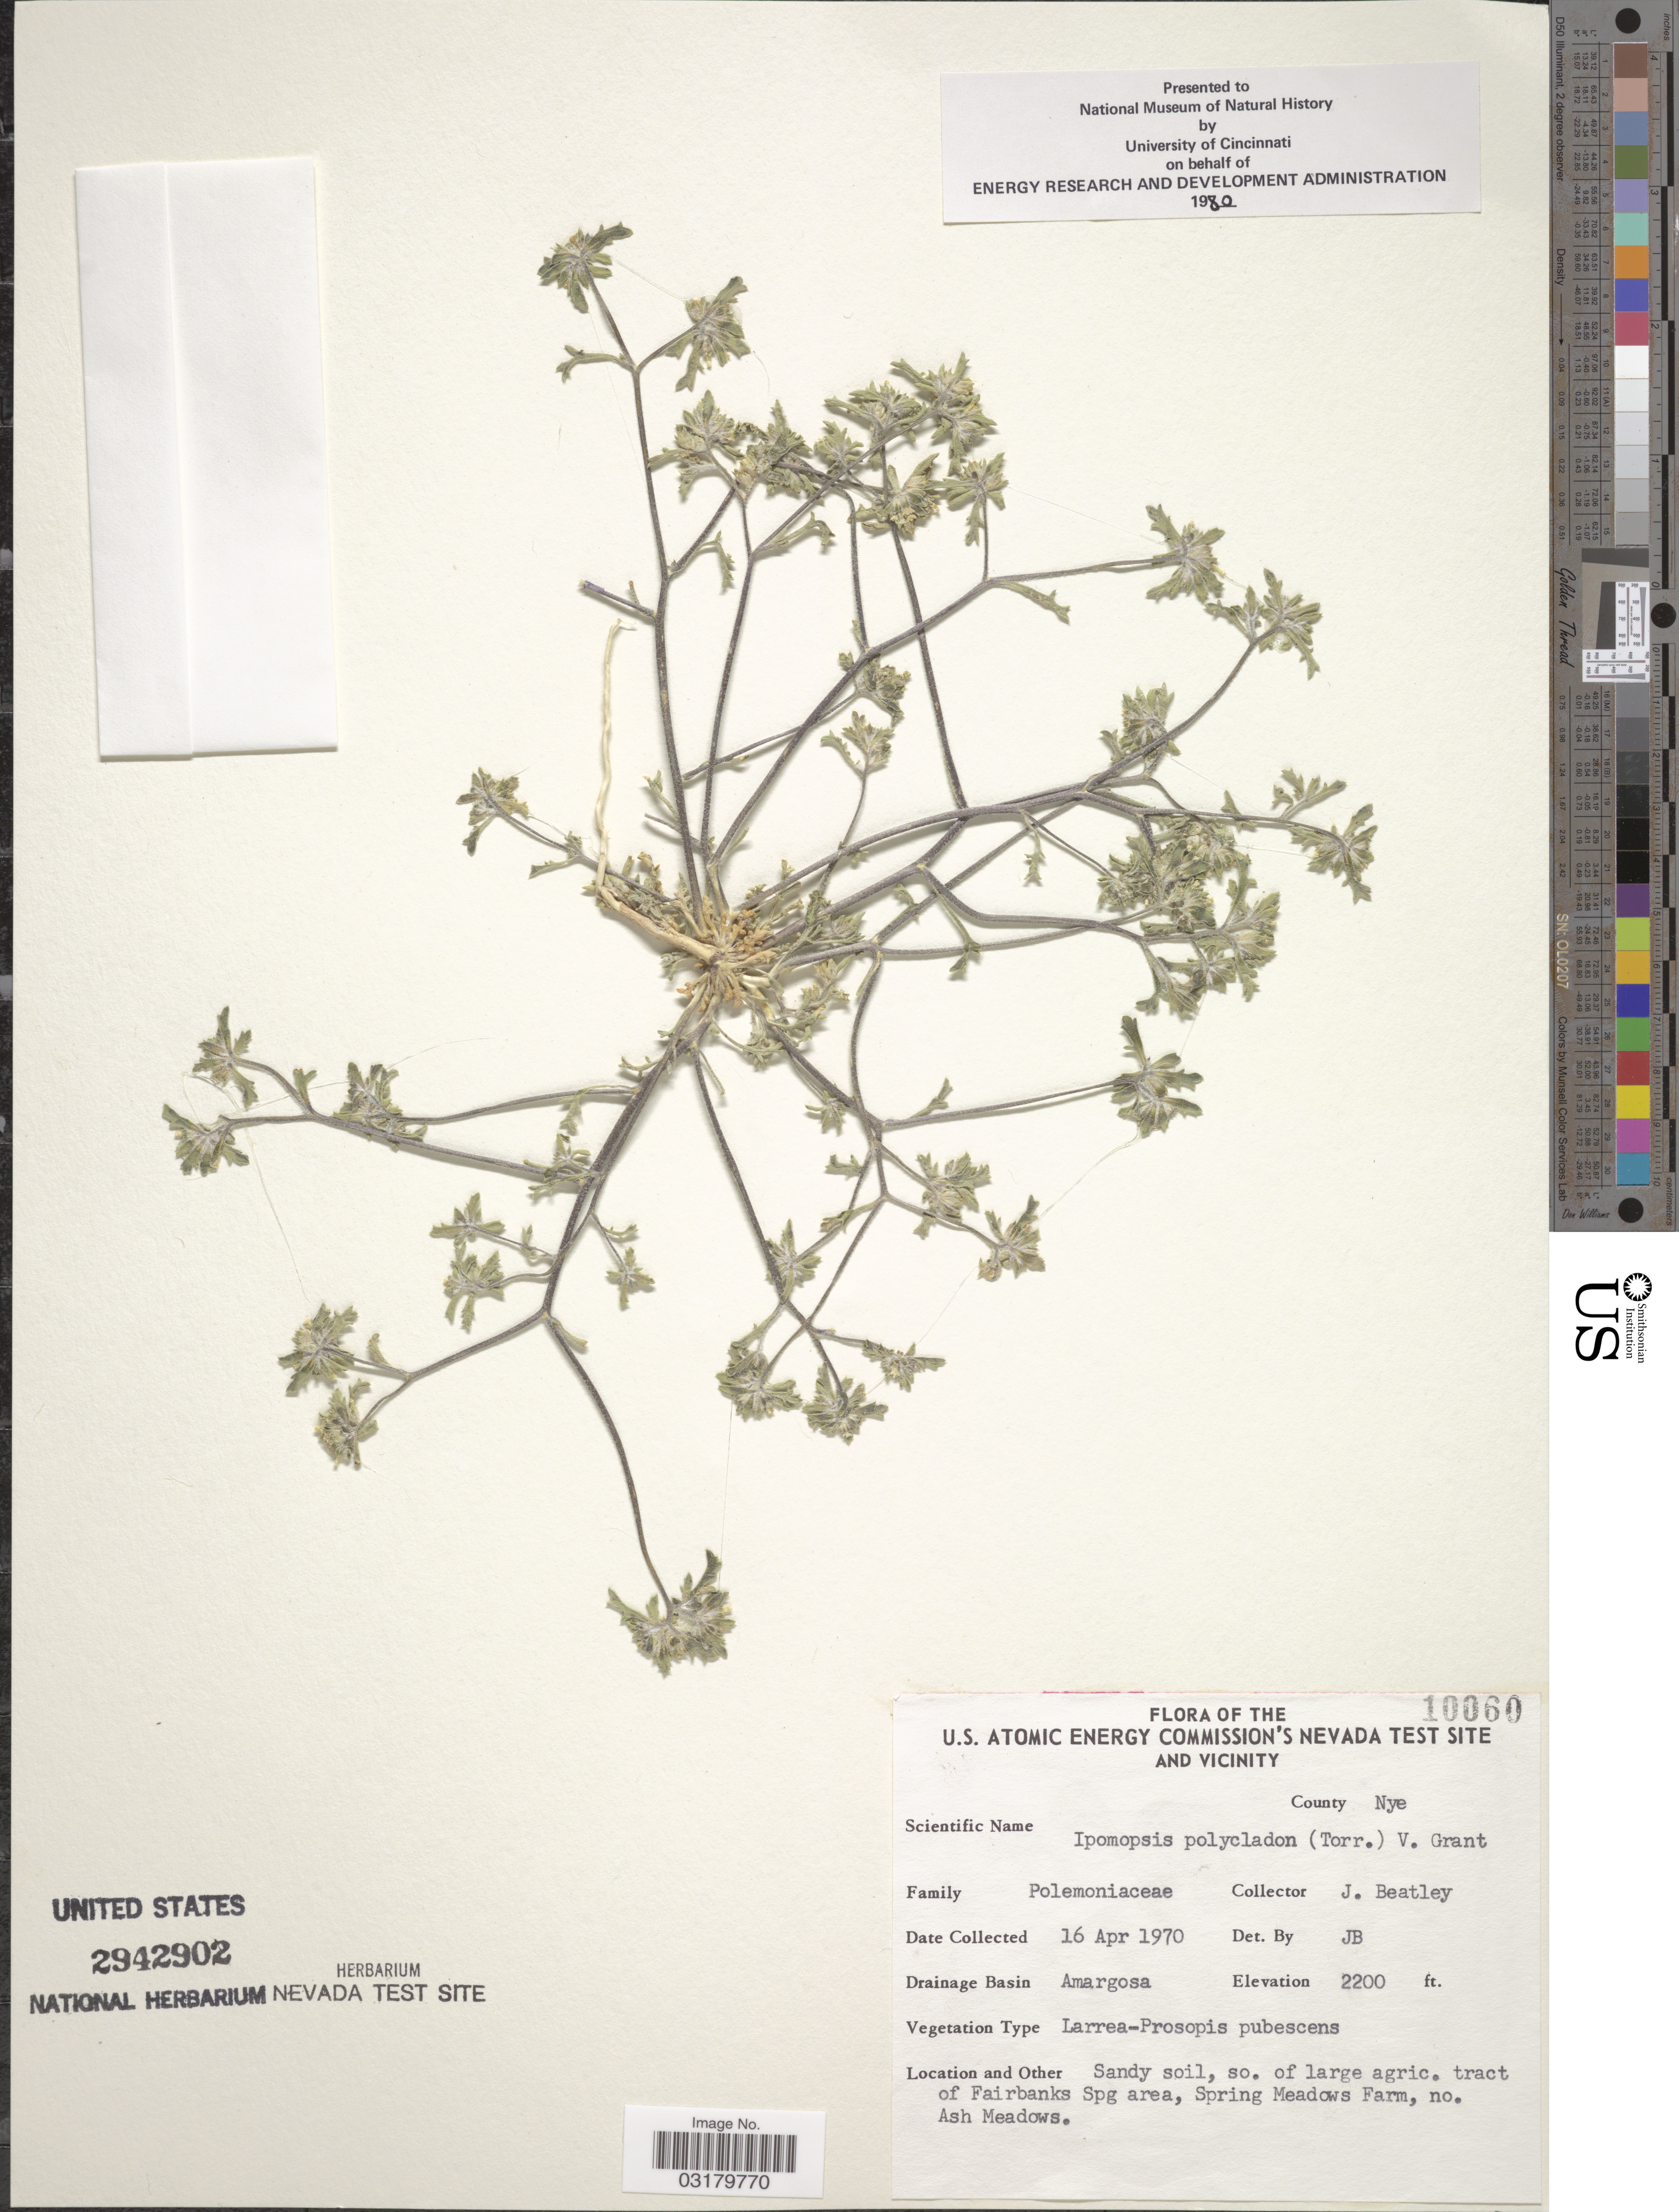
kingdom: Plantae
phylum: Tracheophyta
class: Magnoliopsida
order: Ericales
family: Polemoniaceae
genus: Ipomopsis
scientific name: Ipomopsis polycladon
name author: (Torr.) V.E. Grant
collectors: J. C. Beatley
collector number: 10060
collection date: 1970-04-16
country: United States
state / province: Nevada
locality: The U.S. Atomic Energy Commission's Nevada Test Site and Vicinity. County Nye. Drainage Basin Amargosa, so. of large agric. tract of Fairbanks Spg area, Spring Meadows Farm, no. Ash Meadows.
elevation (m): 671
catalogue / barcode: US 2942902